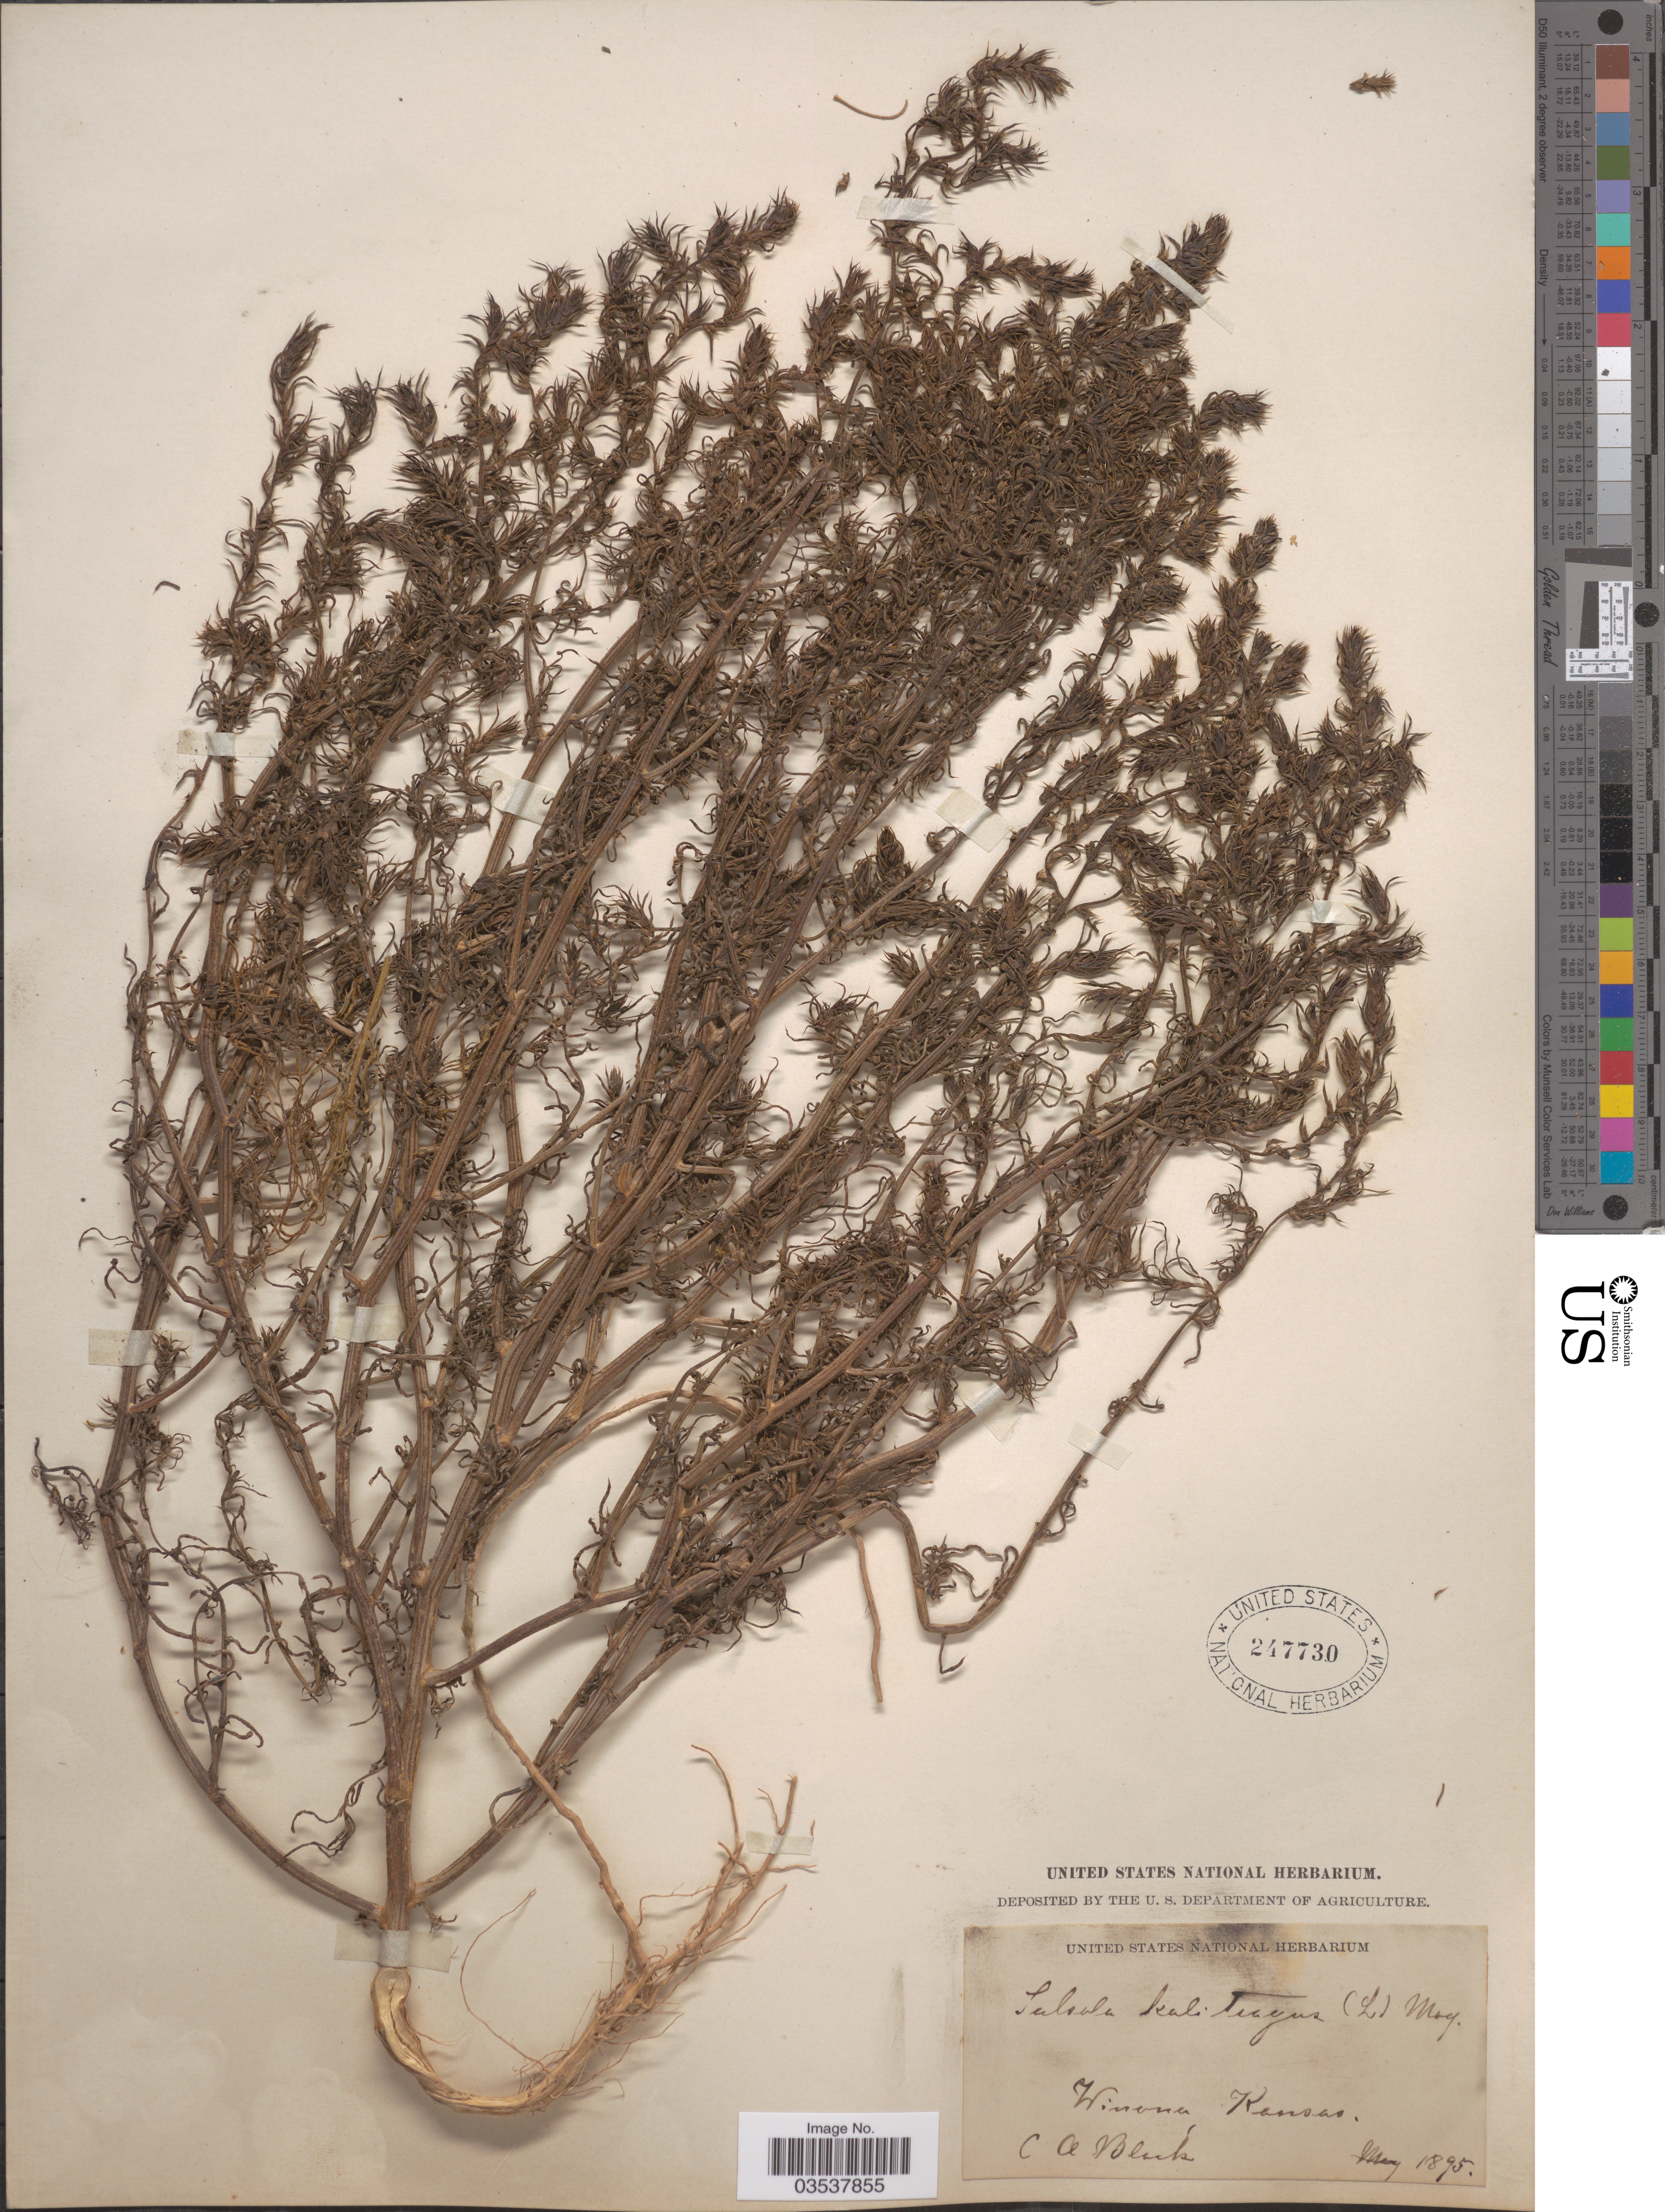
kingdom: Plantae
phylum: Tracheophyta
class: Magnoliopsida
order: Caryophyllales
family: Amaranthaceae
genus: Salsola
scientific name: Salsola pestifer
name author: A. Nelson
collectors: C. Black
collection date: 1895-05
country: United States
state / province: Kansas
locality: Winona.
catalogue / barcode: US 247730